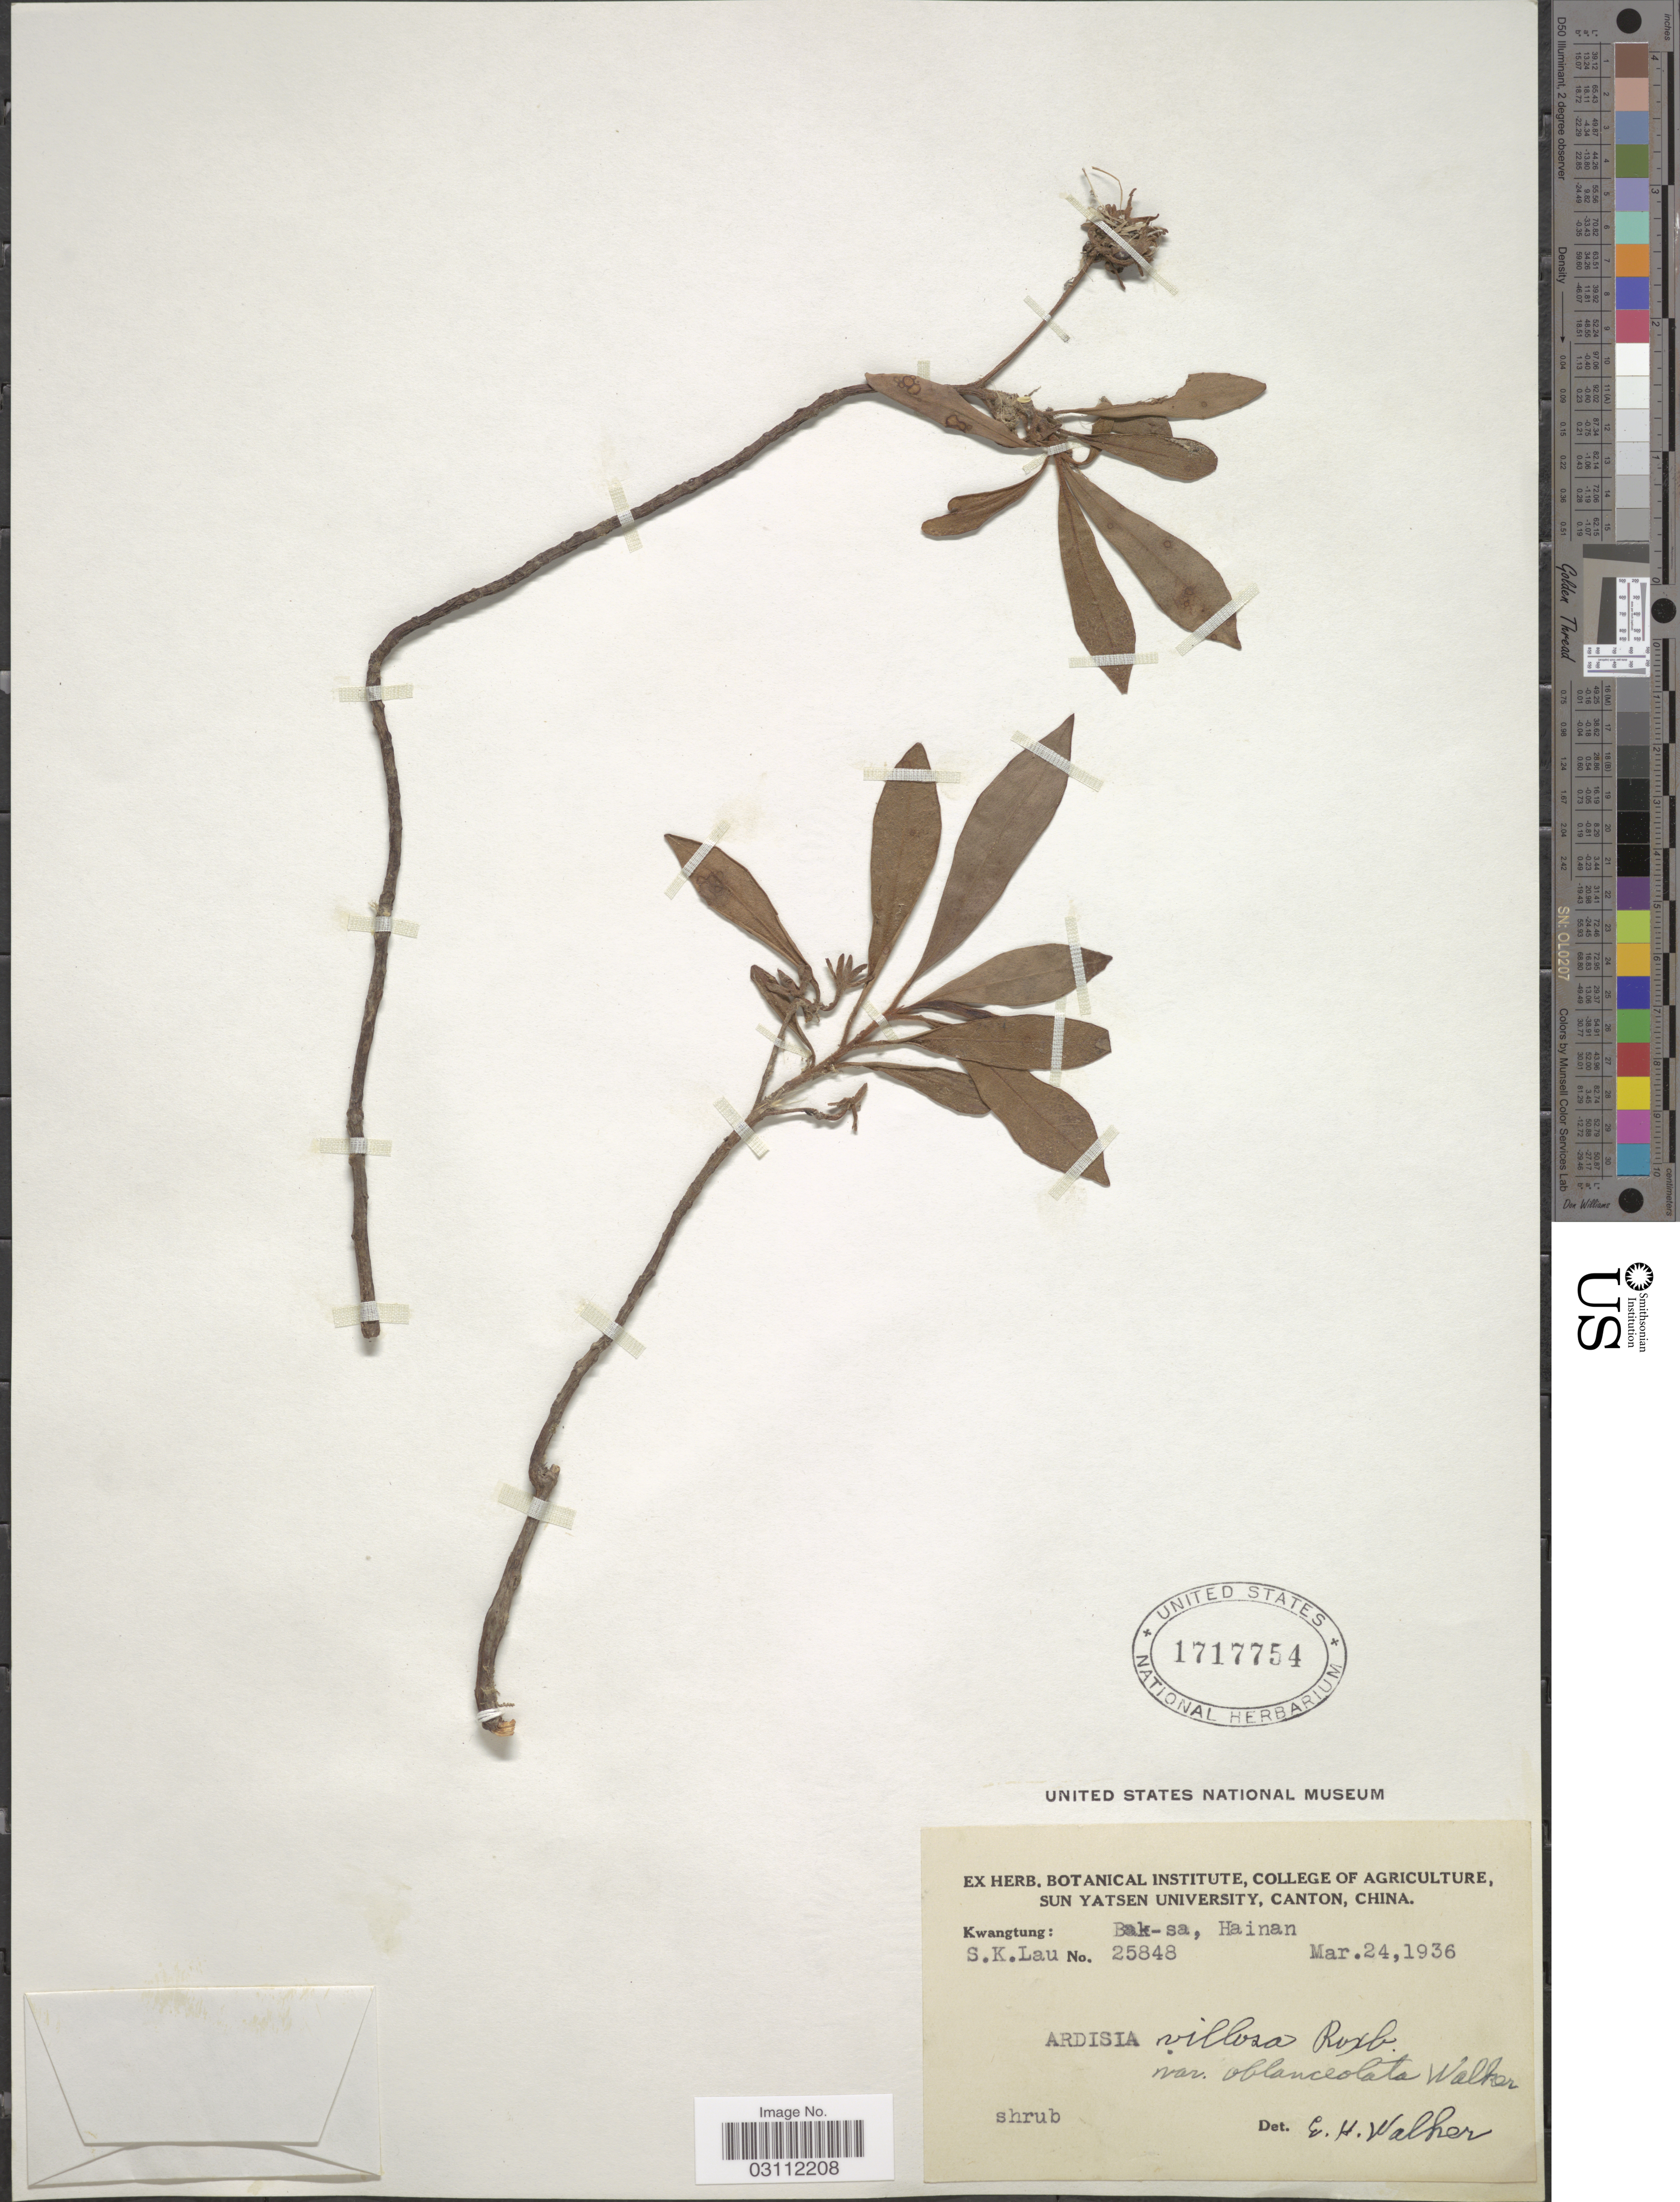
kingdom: Plantae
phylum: Tracheophyta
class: Magnoliopsida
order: Ericales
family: Primulaceae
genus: Ardisia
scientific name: Ardisia villosa var. oblanceolata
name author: E. Walker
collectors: S. K. Lau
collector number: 25848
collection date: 1936-03-24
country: China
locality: Kwangtung: Bak-sa, Hainan.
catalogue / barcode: US 1717754